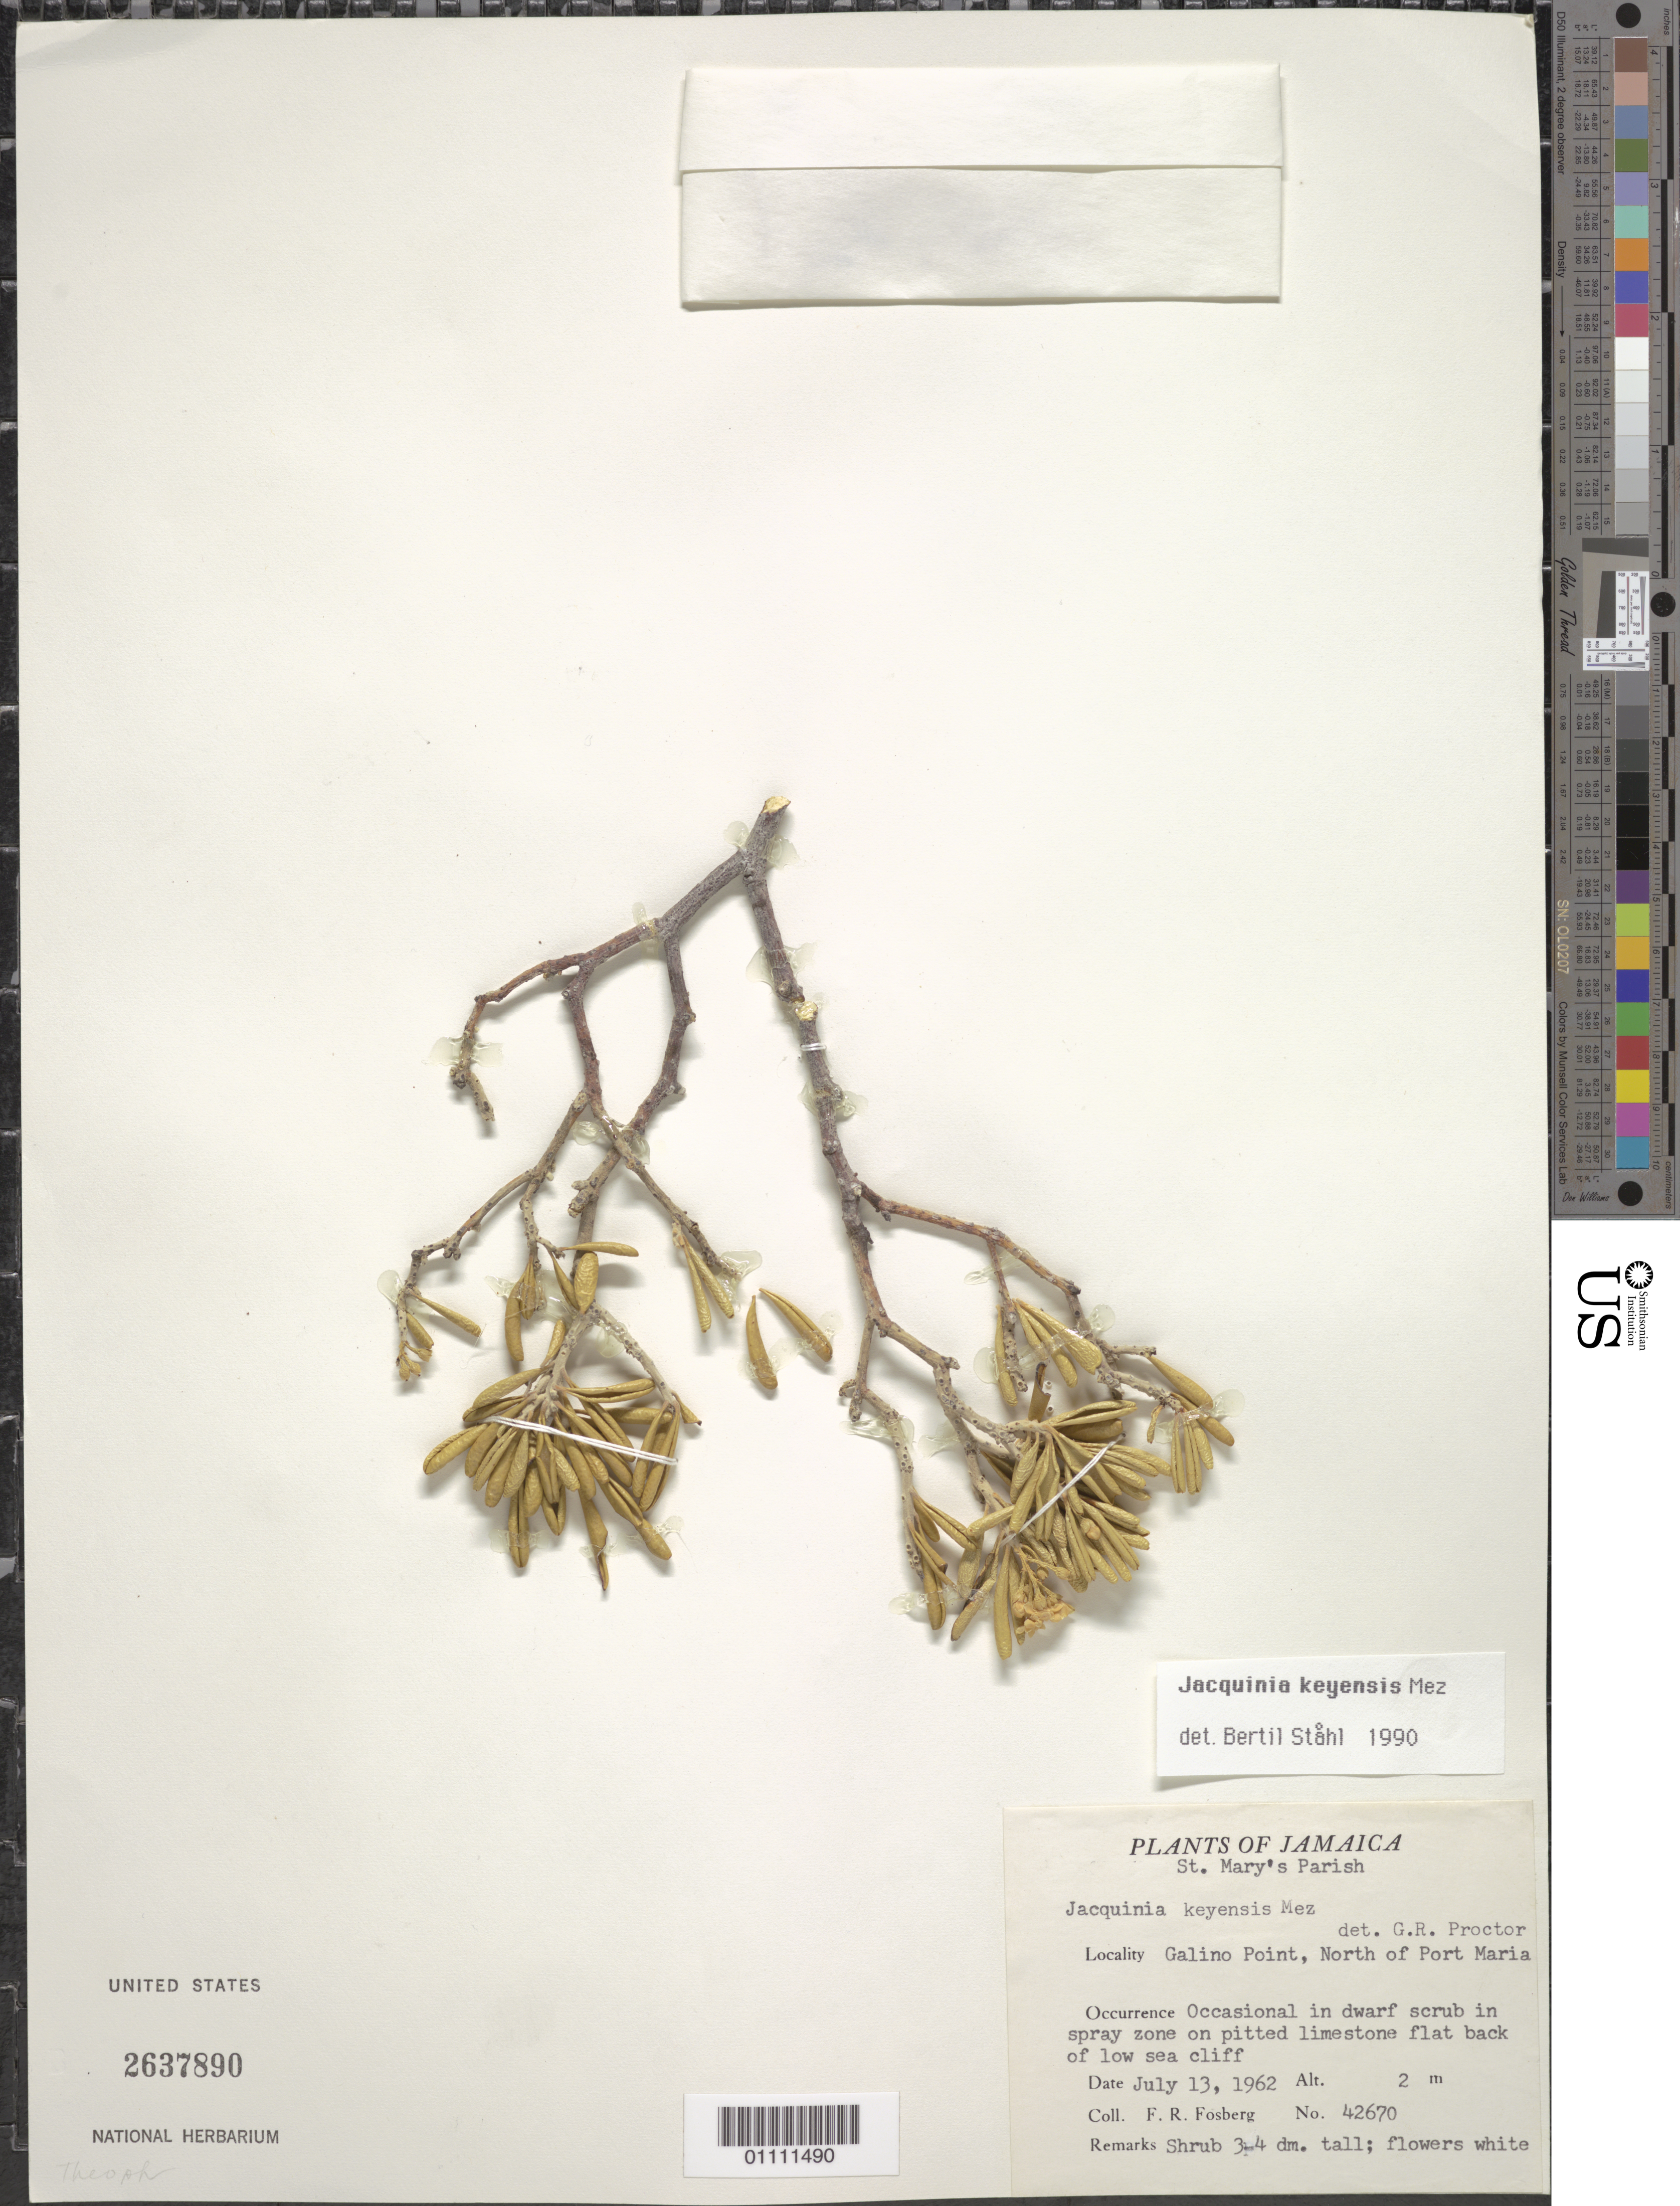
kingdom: Plantae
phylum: Tracheophyta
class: Magnoliopsida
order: Ericales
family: Primulaceae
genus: Jacquinia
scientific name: Jacquinia keyensis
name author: Mez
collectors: F. R. Fosberg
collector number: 42670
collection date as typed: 13 Jul 1962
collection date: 1962-07-13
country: Jamaica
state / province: Saint Mary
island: Jamaica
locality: Galino Point, N of Port Maria. Occasional in dwarf scrub in spray zone on pitted limestone flat back of low sea cliff.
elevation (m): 2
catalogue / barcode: US 2637890